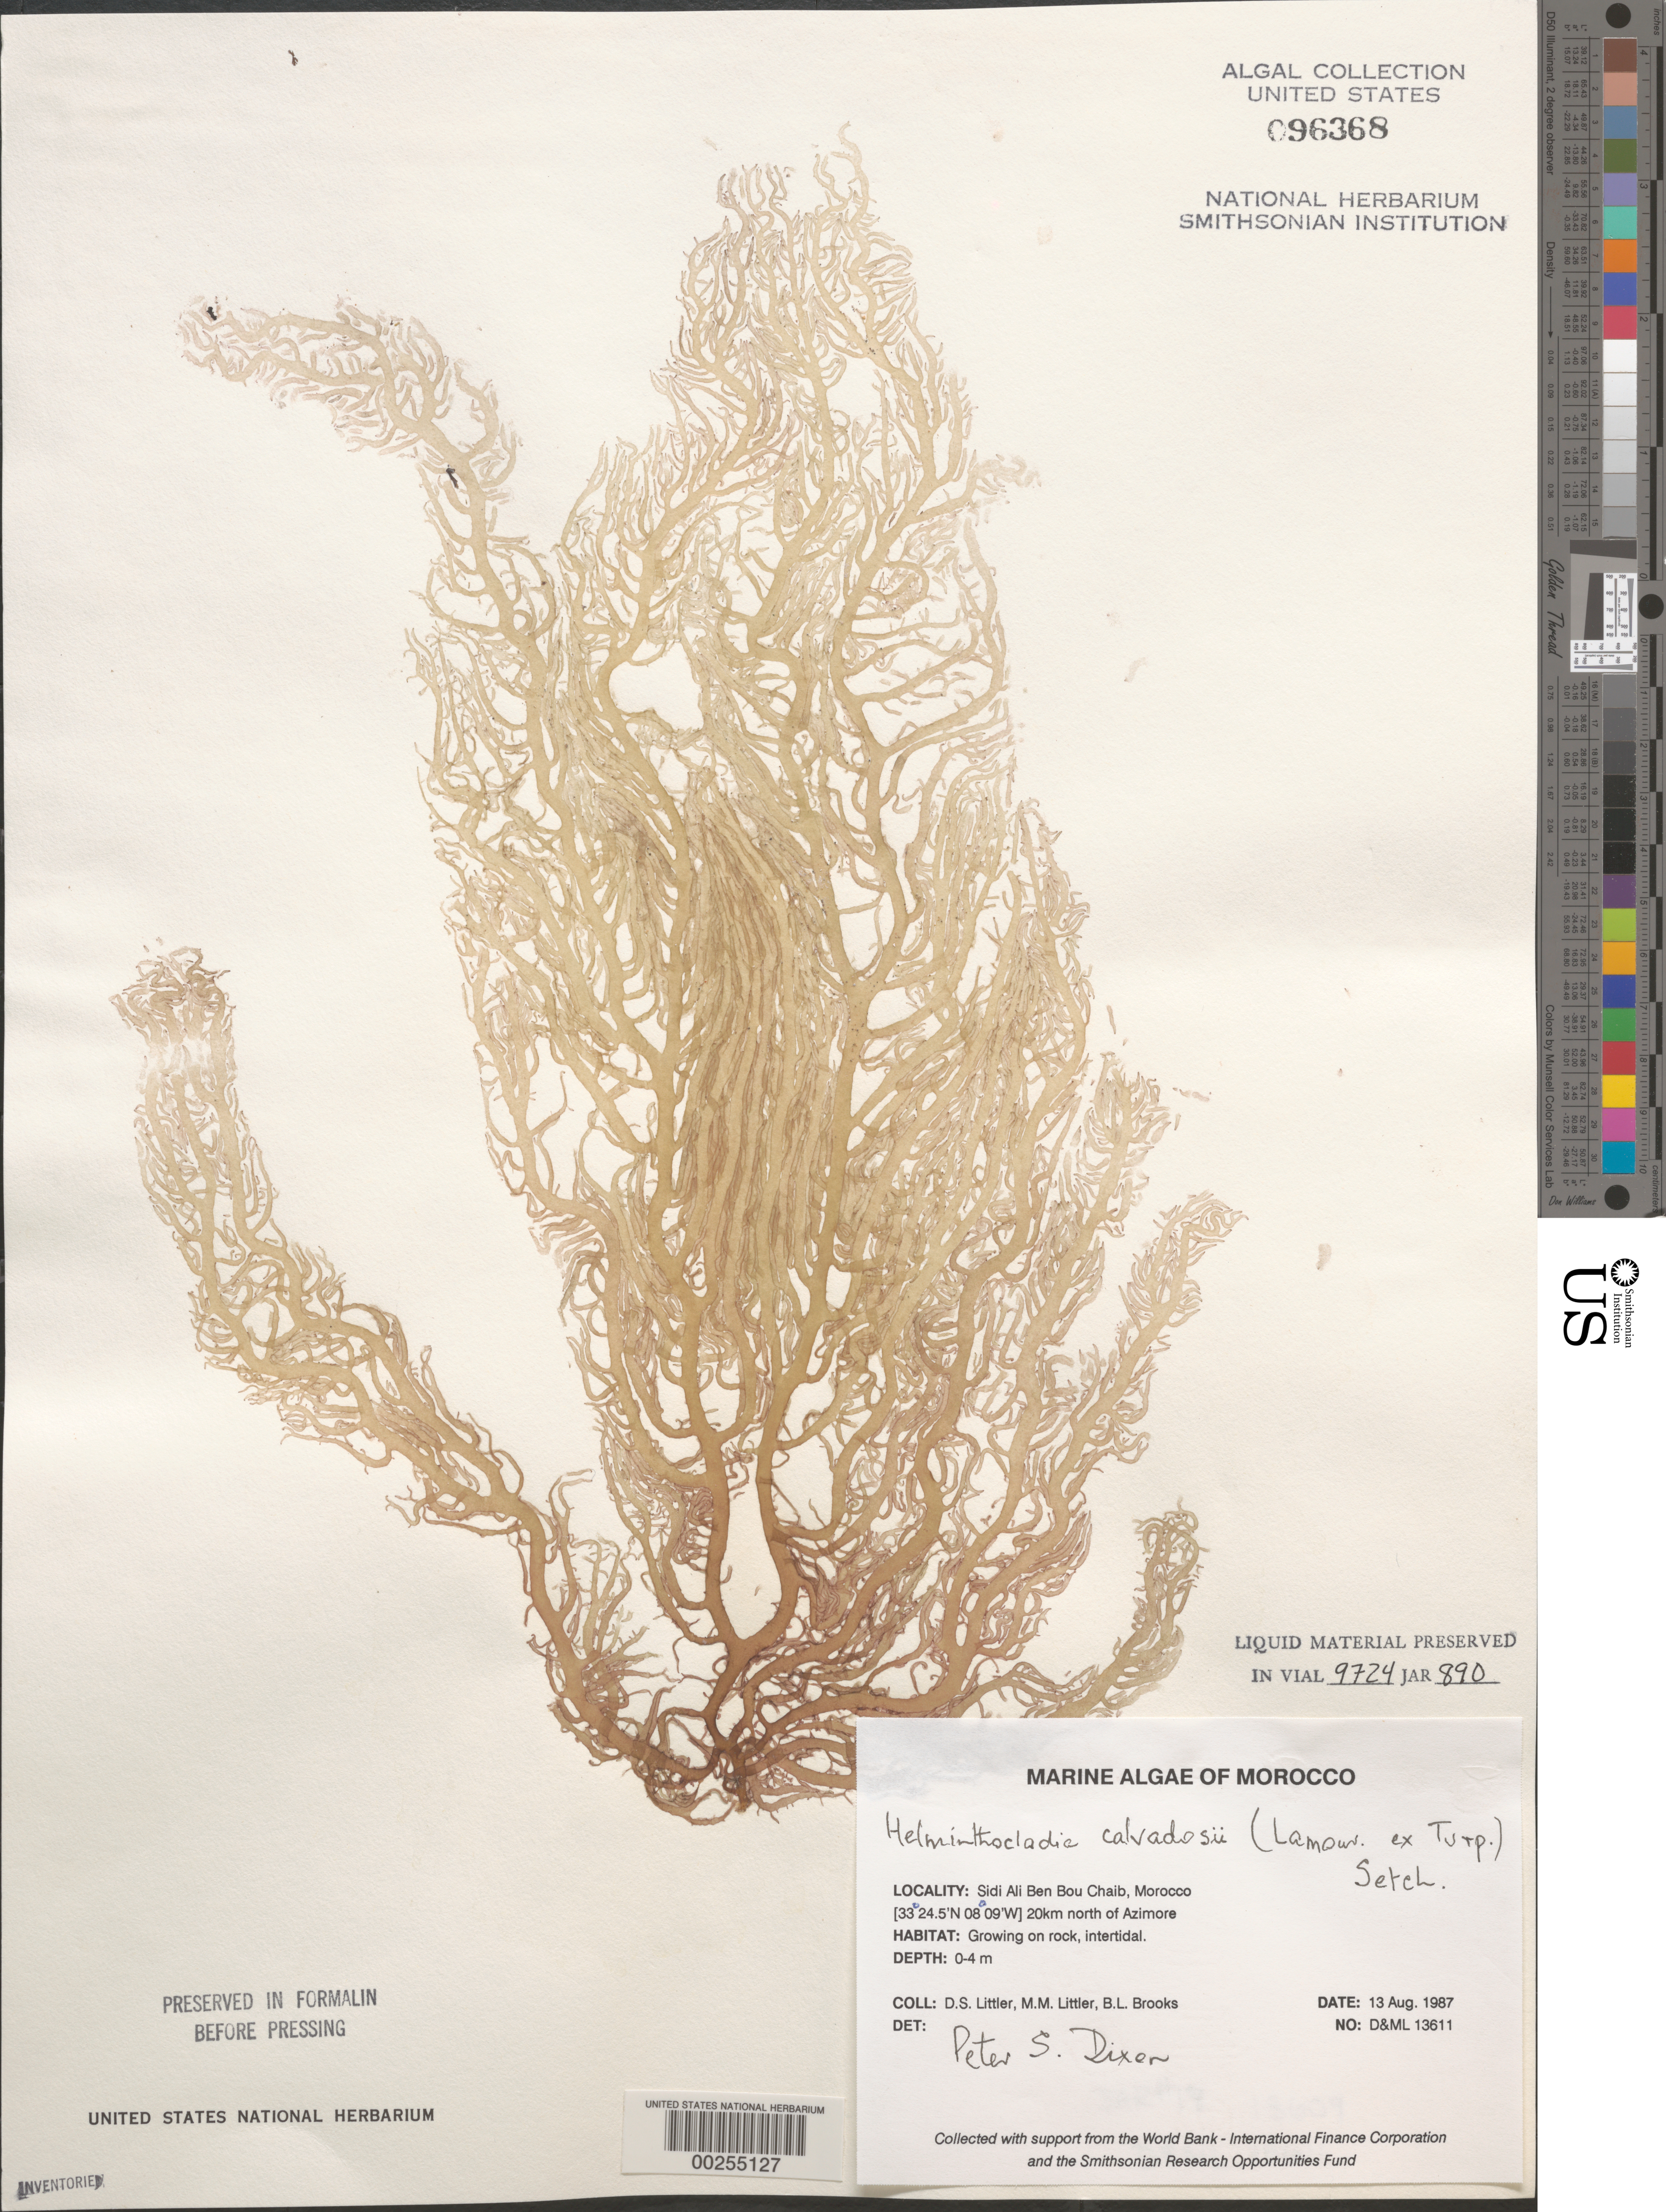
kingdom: Plantae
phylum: Rhodophyta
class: Florideophyceae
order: Nemaliales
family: Liagoraceae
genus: Helminthocladia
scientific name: Helminthocladia calvadosii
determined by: Dixon, P. S.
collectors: D. S. Littler, M. M. Littler & B. Brooks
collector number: D&ML 13611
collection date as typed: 13 Aug 1987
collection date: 1987-08-13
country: Morocco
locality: Sidi Ali Ben Bou Chaib, 20 km north of Azimore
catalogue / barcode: US 96368